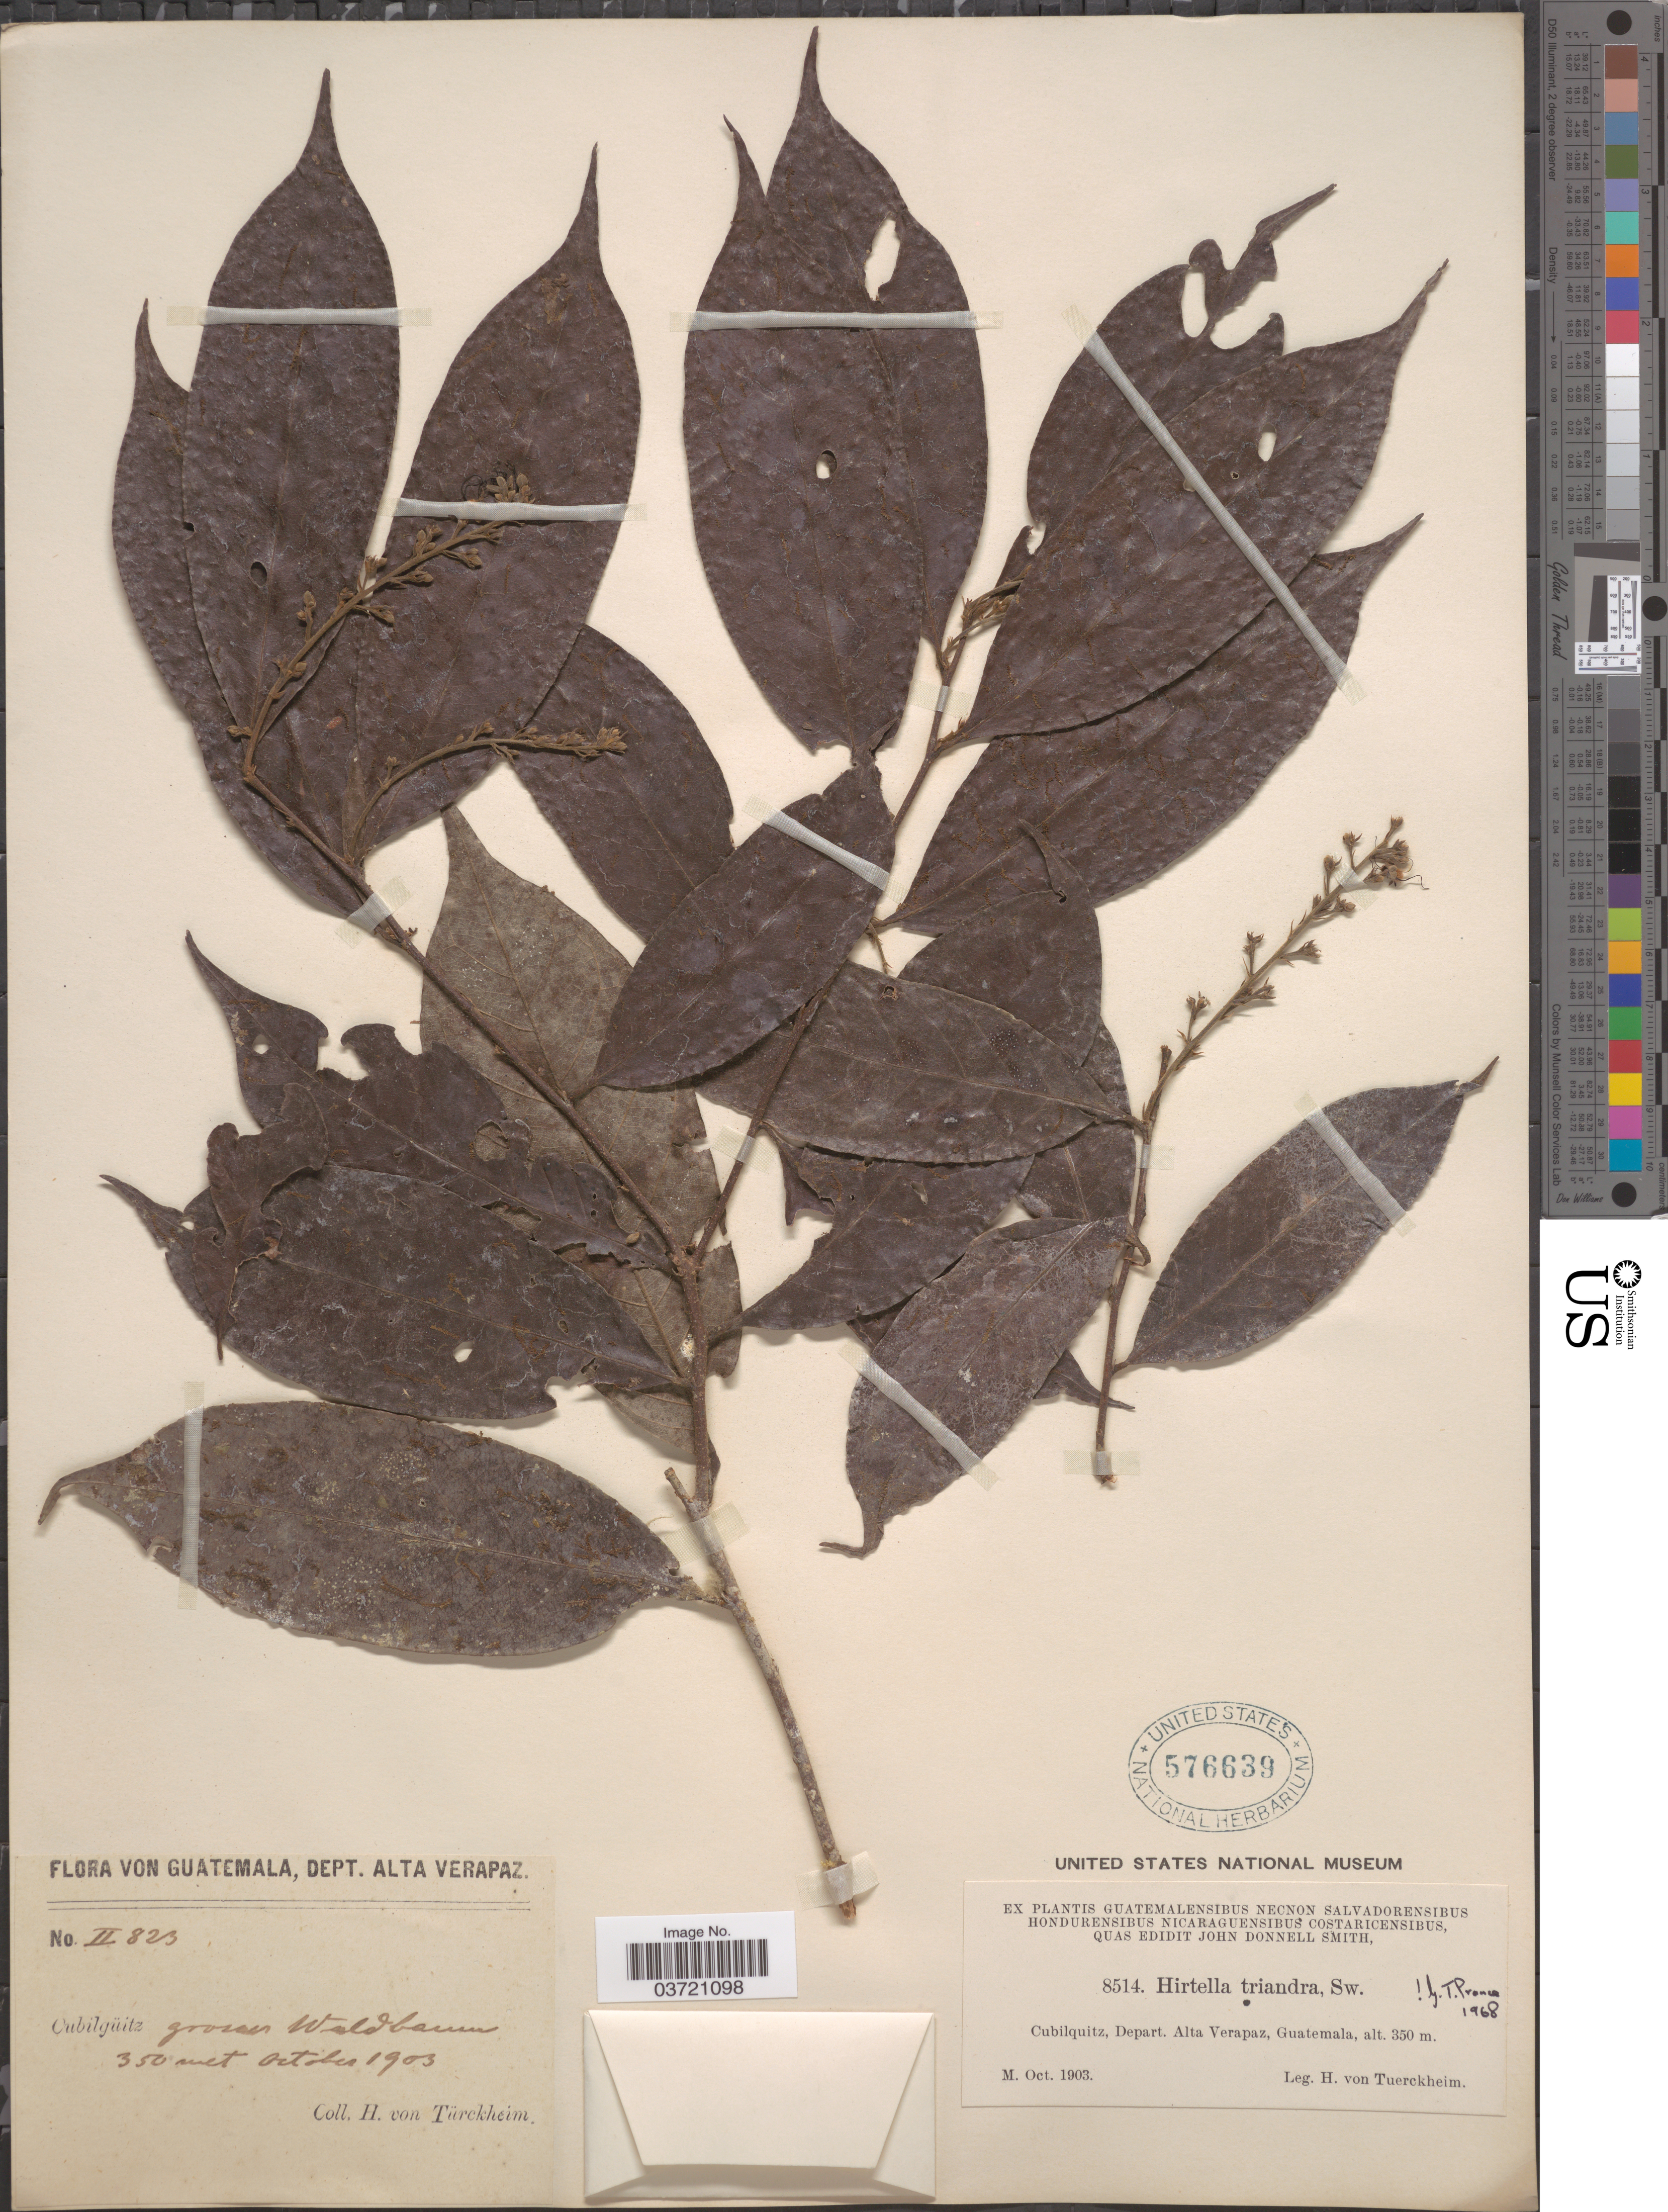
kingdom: Plantae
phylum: Tracheophyta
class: Magnoliopsida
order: Malpighiales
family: Chrysobalanaceae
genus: Hirtella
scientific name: Hirtella triandra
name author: Sw.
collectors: H. von Türckheim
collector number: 8514/II823?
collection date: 1903-10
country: Guatemala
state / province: Alta Verapaz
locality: Cubilquitz,Depart. Alta Verapaz.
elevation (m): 350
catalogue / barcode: US 576639